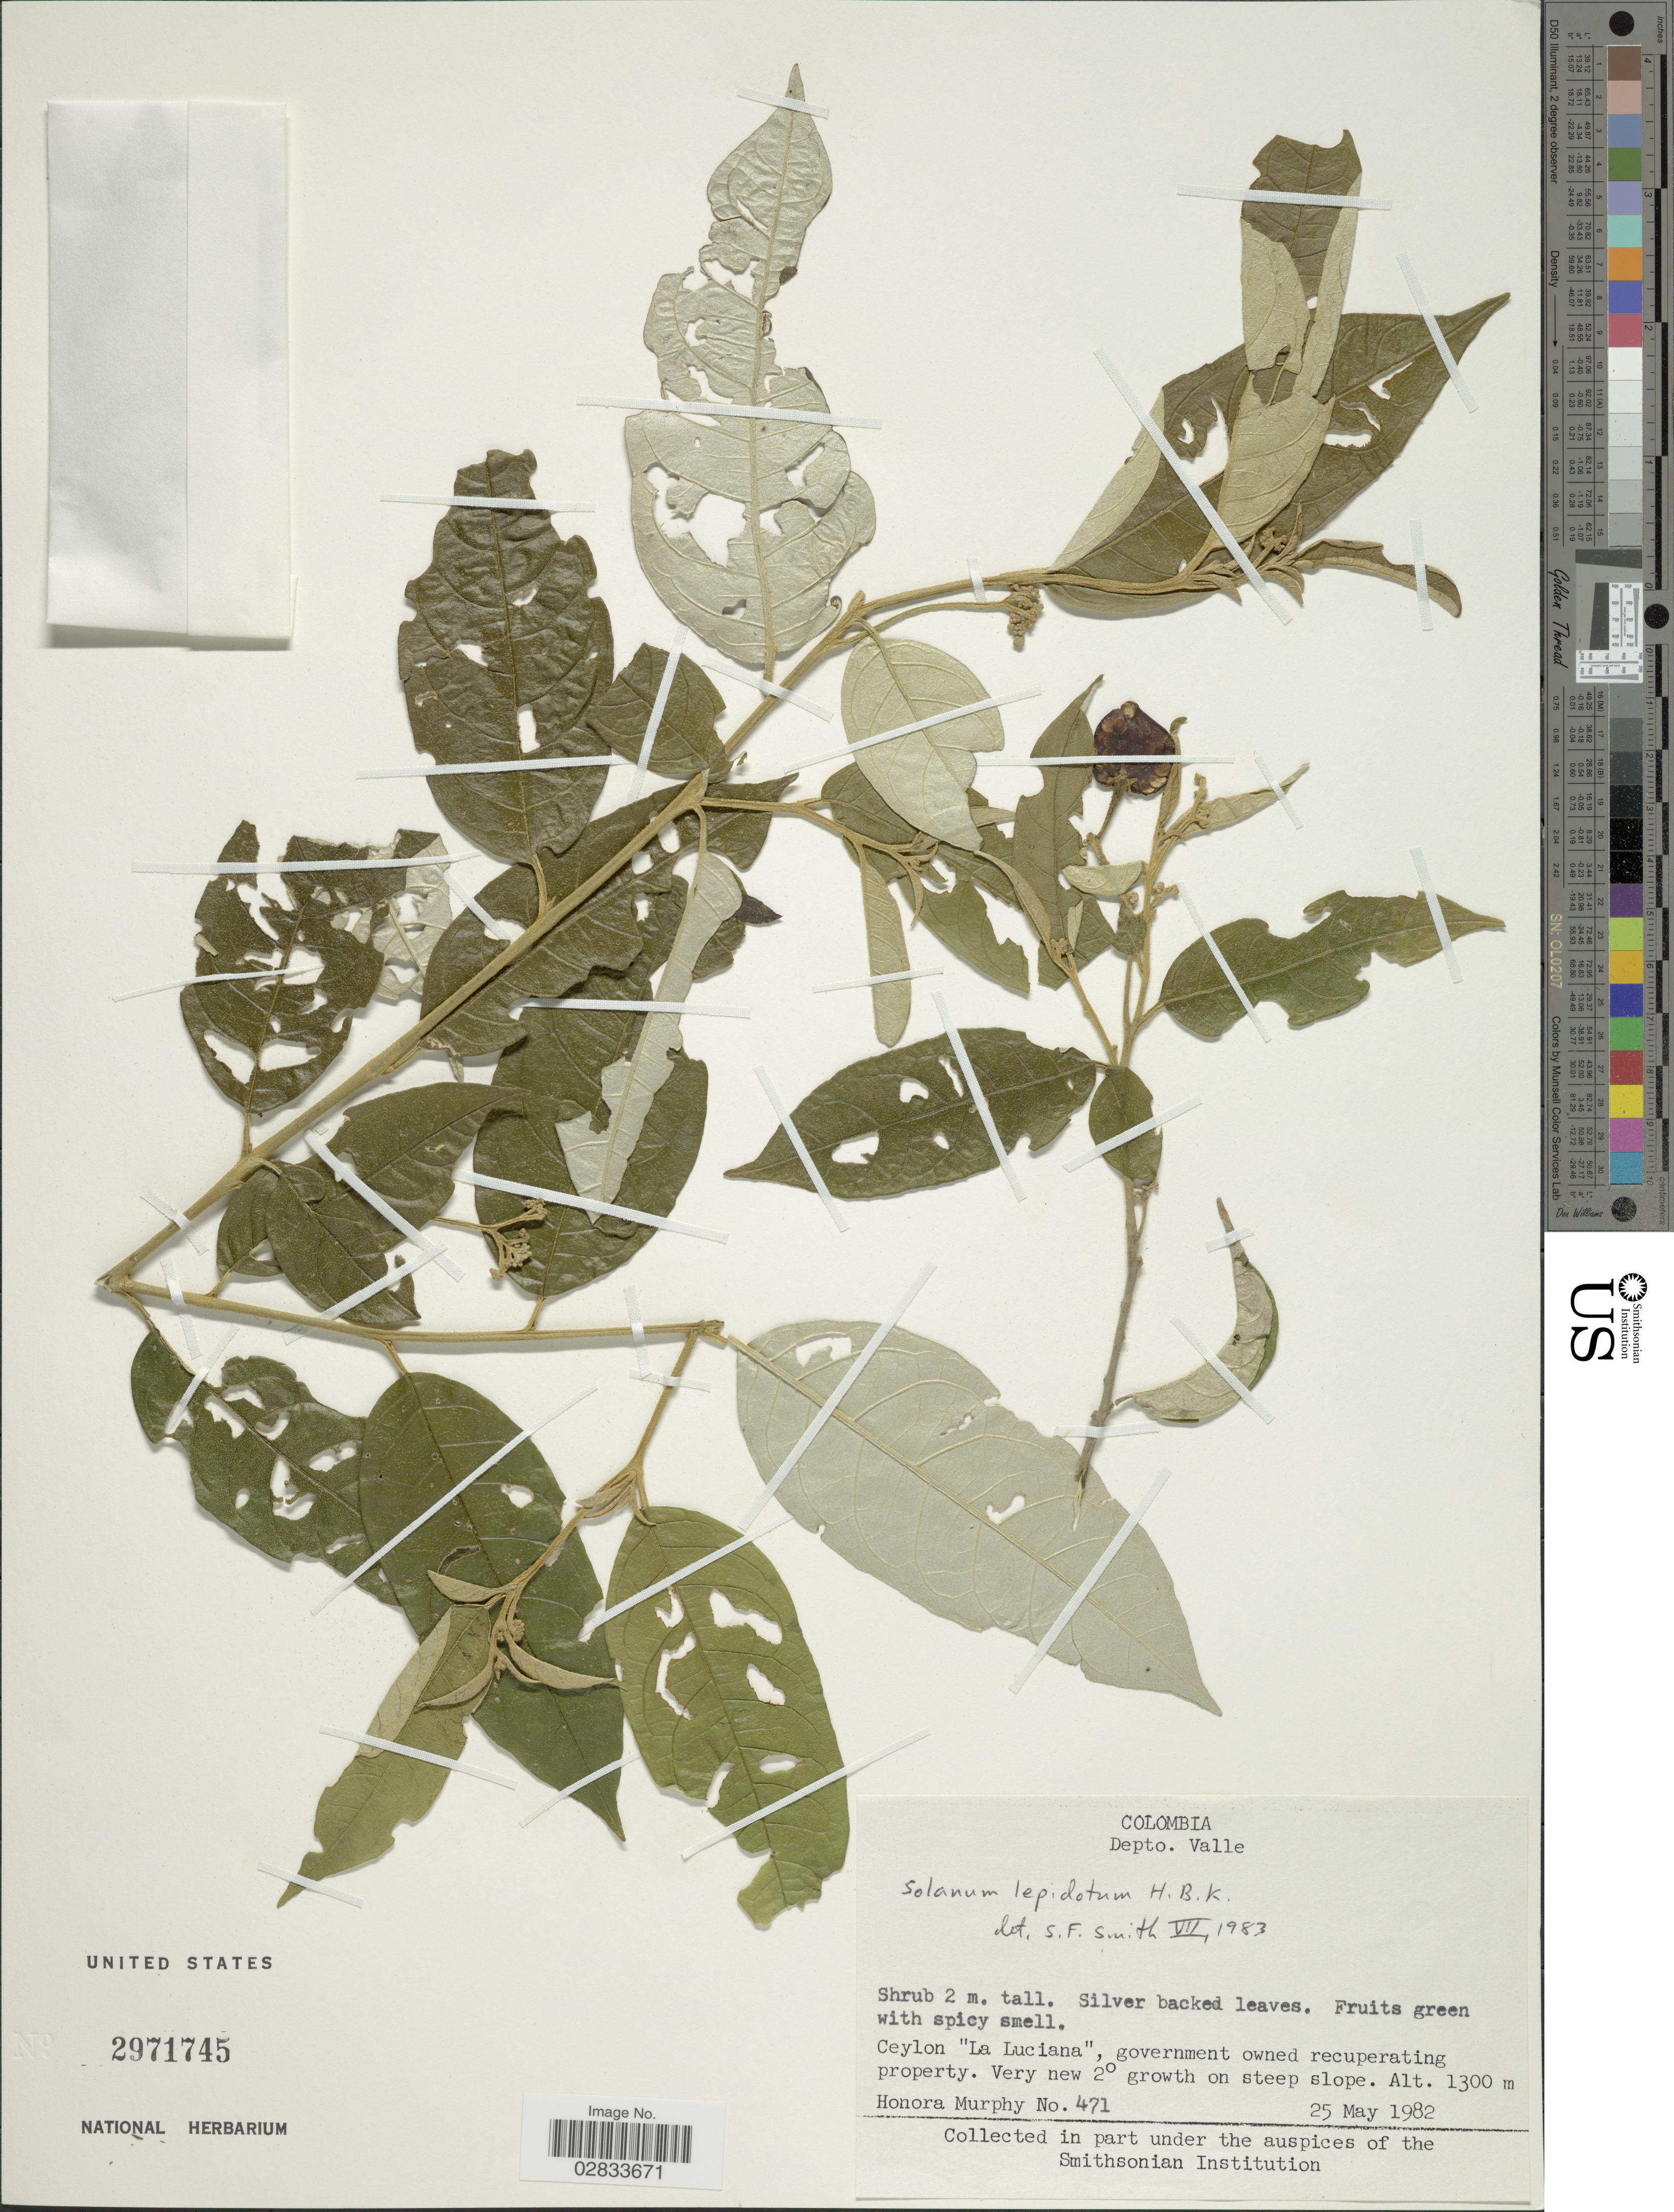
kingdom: Plantae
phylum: Tracheophyta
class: Magnoliopsida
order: Solanales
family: Solanaceae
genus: Solanum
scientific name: Solanum lepidotum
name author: Humb. & Bonpl. ex Dunal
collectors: H. Murphy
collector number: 471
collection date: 1982-05-25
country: Colombia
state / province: Valle del Cauca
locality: Depto. Valle, Ceylon "La Luciana", government owned recuperating property.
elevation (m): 1300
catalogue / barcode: US 2971745